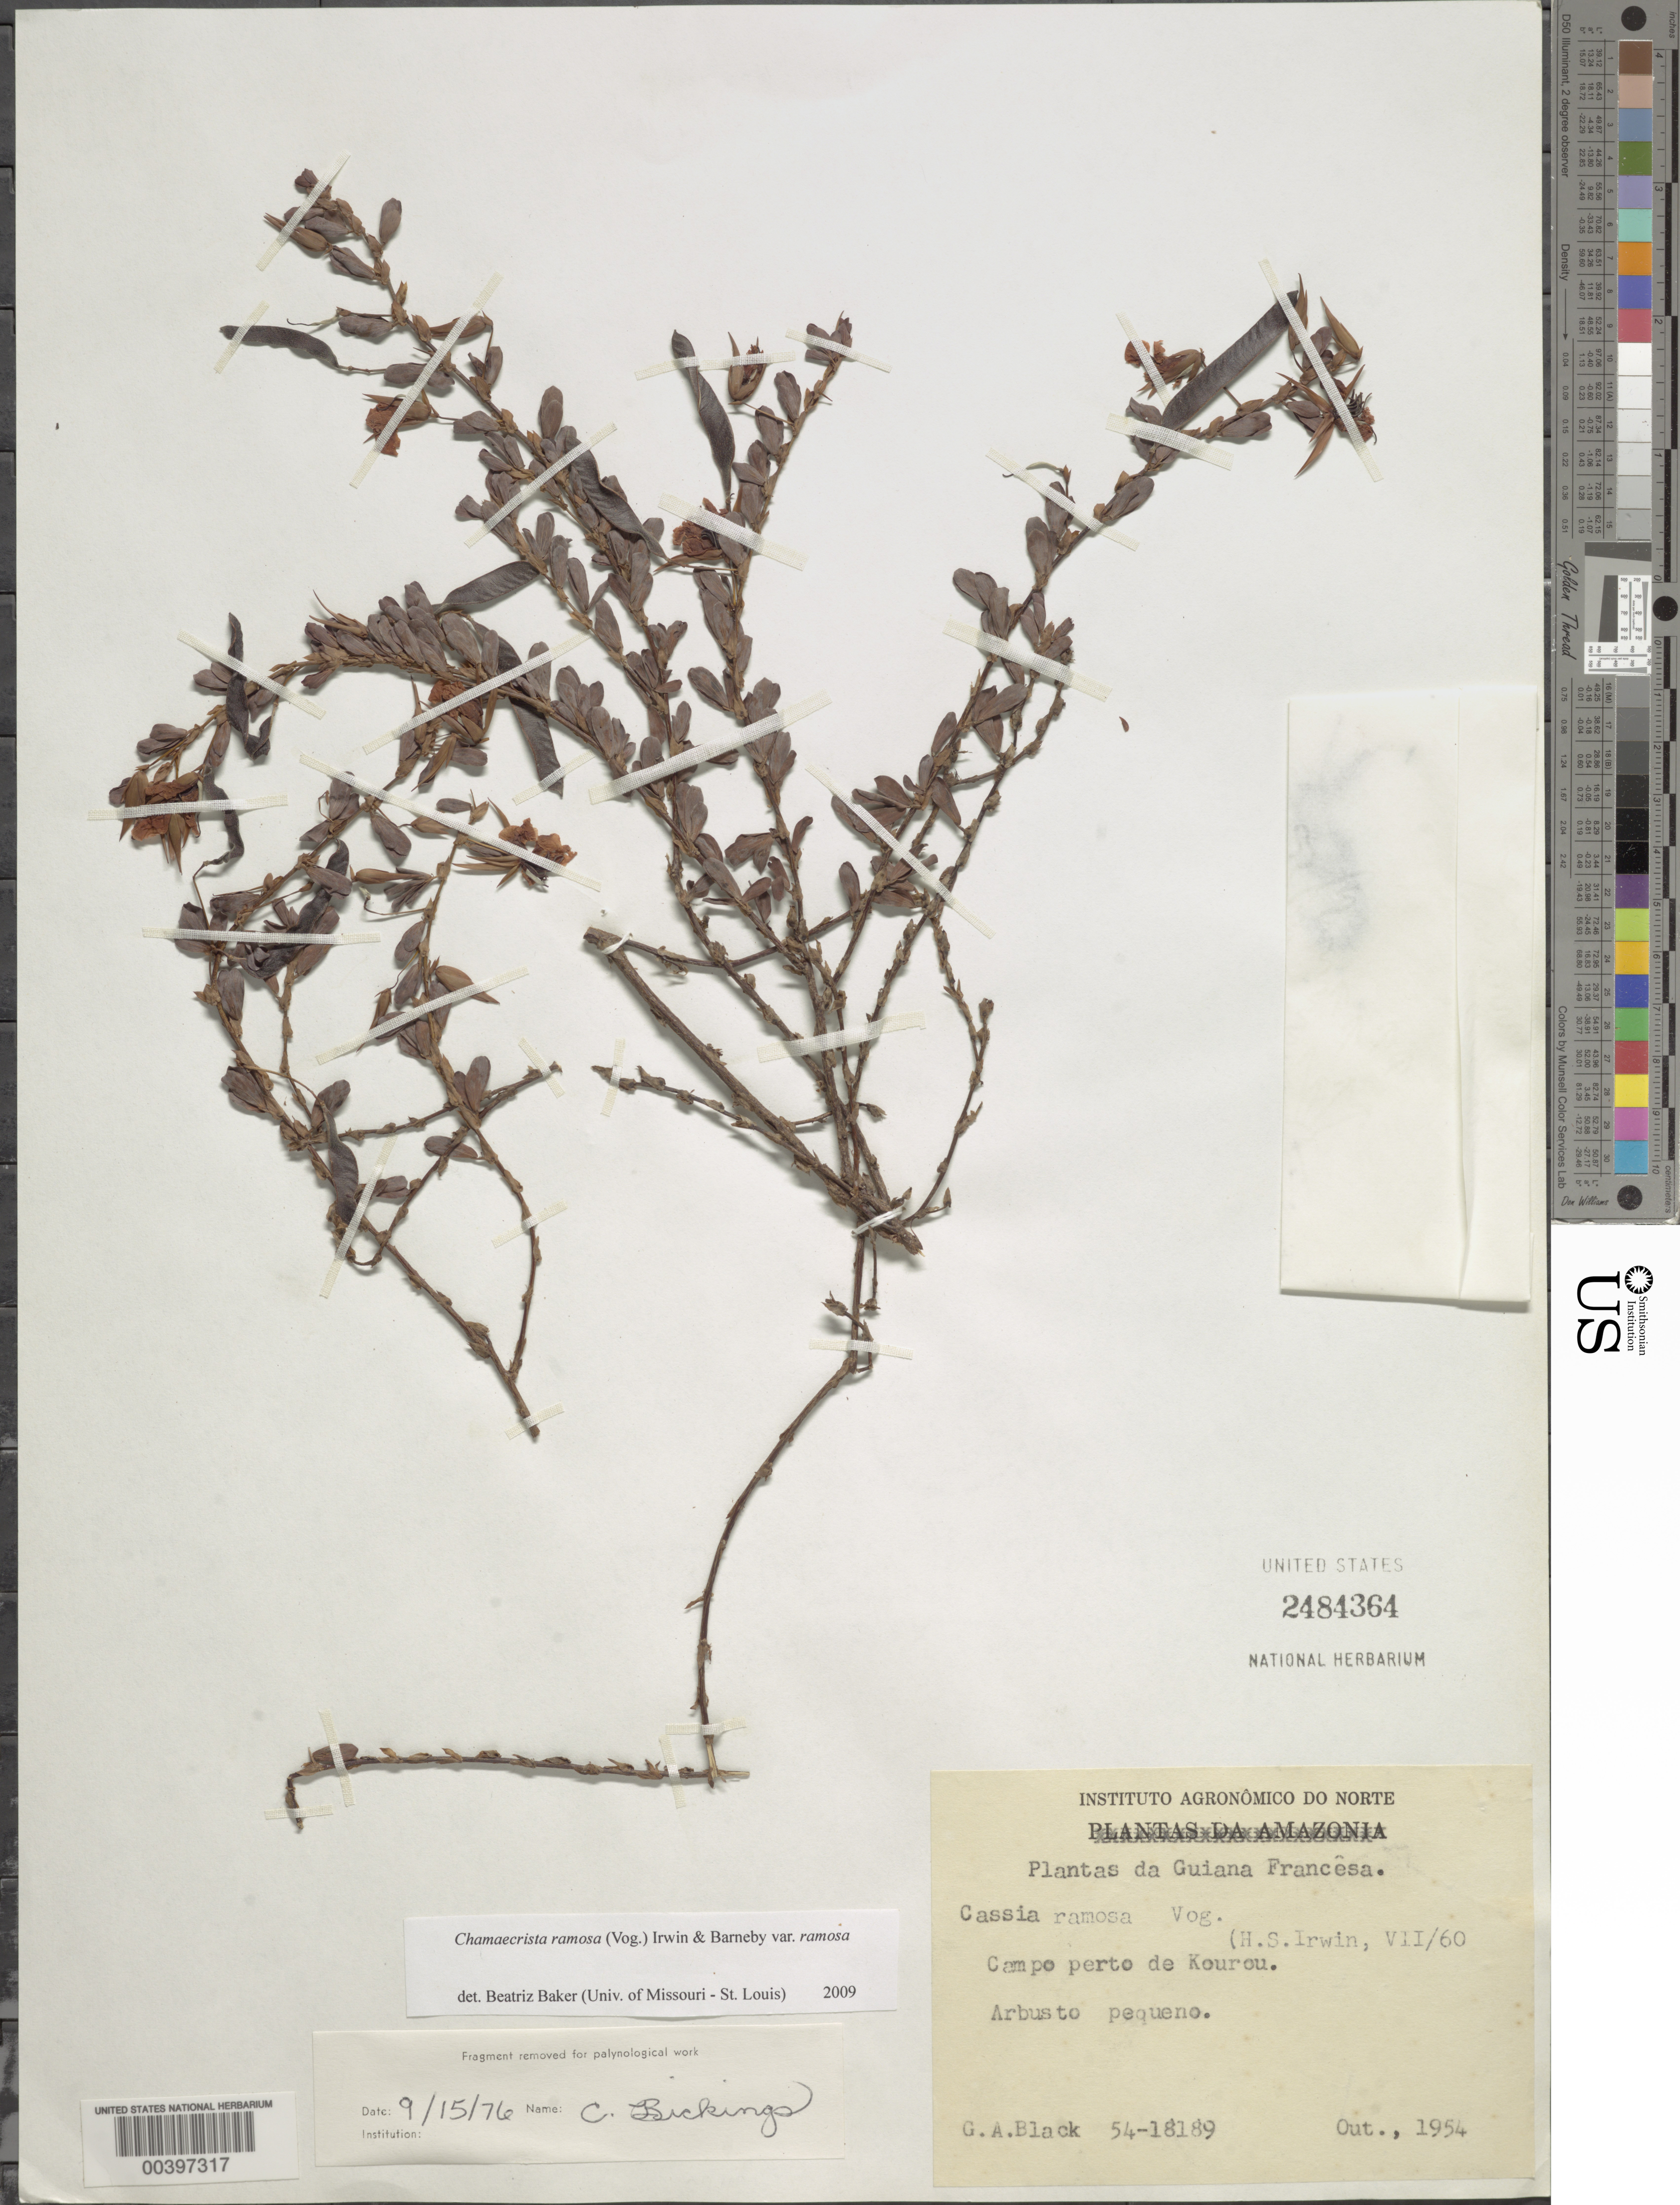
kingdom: Plantae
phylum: Tracheophyta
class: Magnoliopsida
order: Fabales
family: Fabaceae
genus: Chamaecrista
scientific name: Chamaecrista ramosa var. ramosa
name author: (Vogel) H.S. Irwin & Barneby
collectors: G. A. Black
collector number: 54-18189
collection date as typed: Aug 1954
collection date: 1954-08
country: French Guiana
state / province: Cayenne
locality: Campo perto de Kourou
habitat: Campo perto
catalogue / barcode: US 2484364